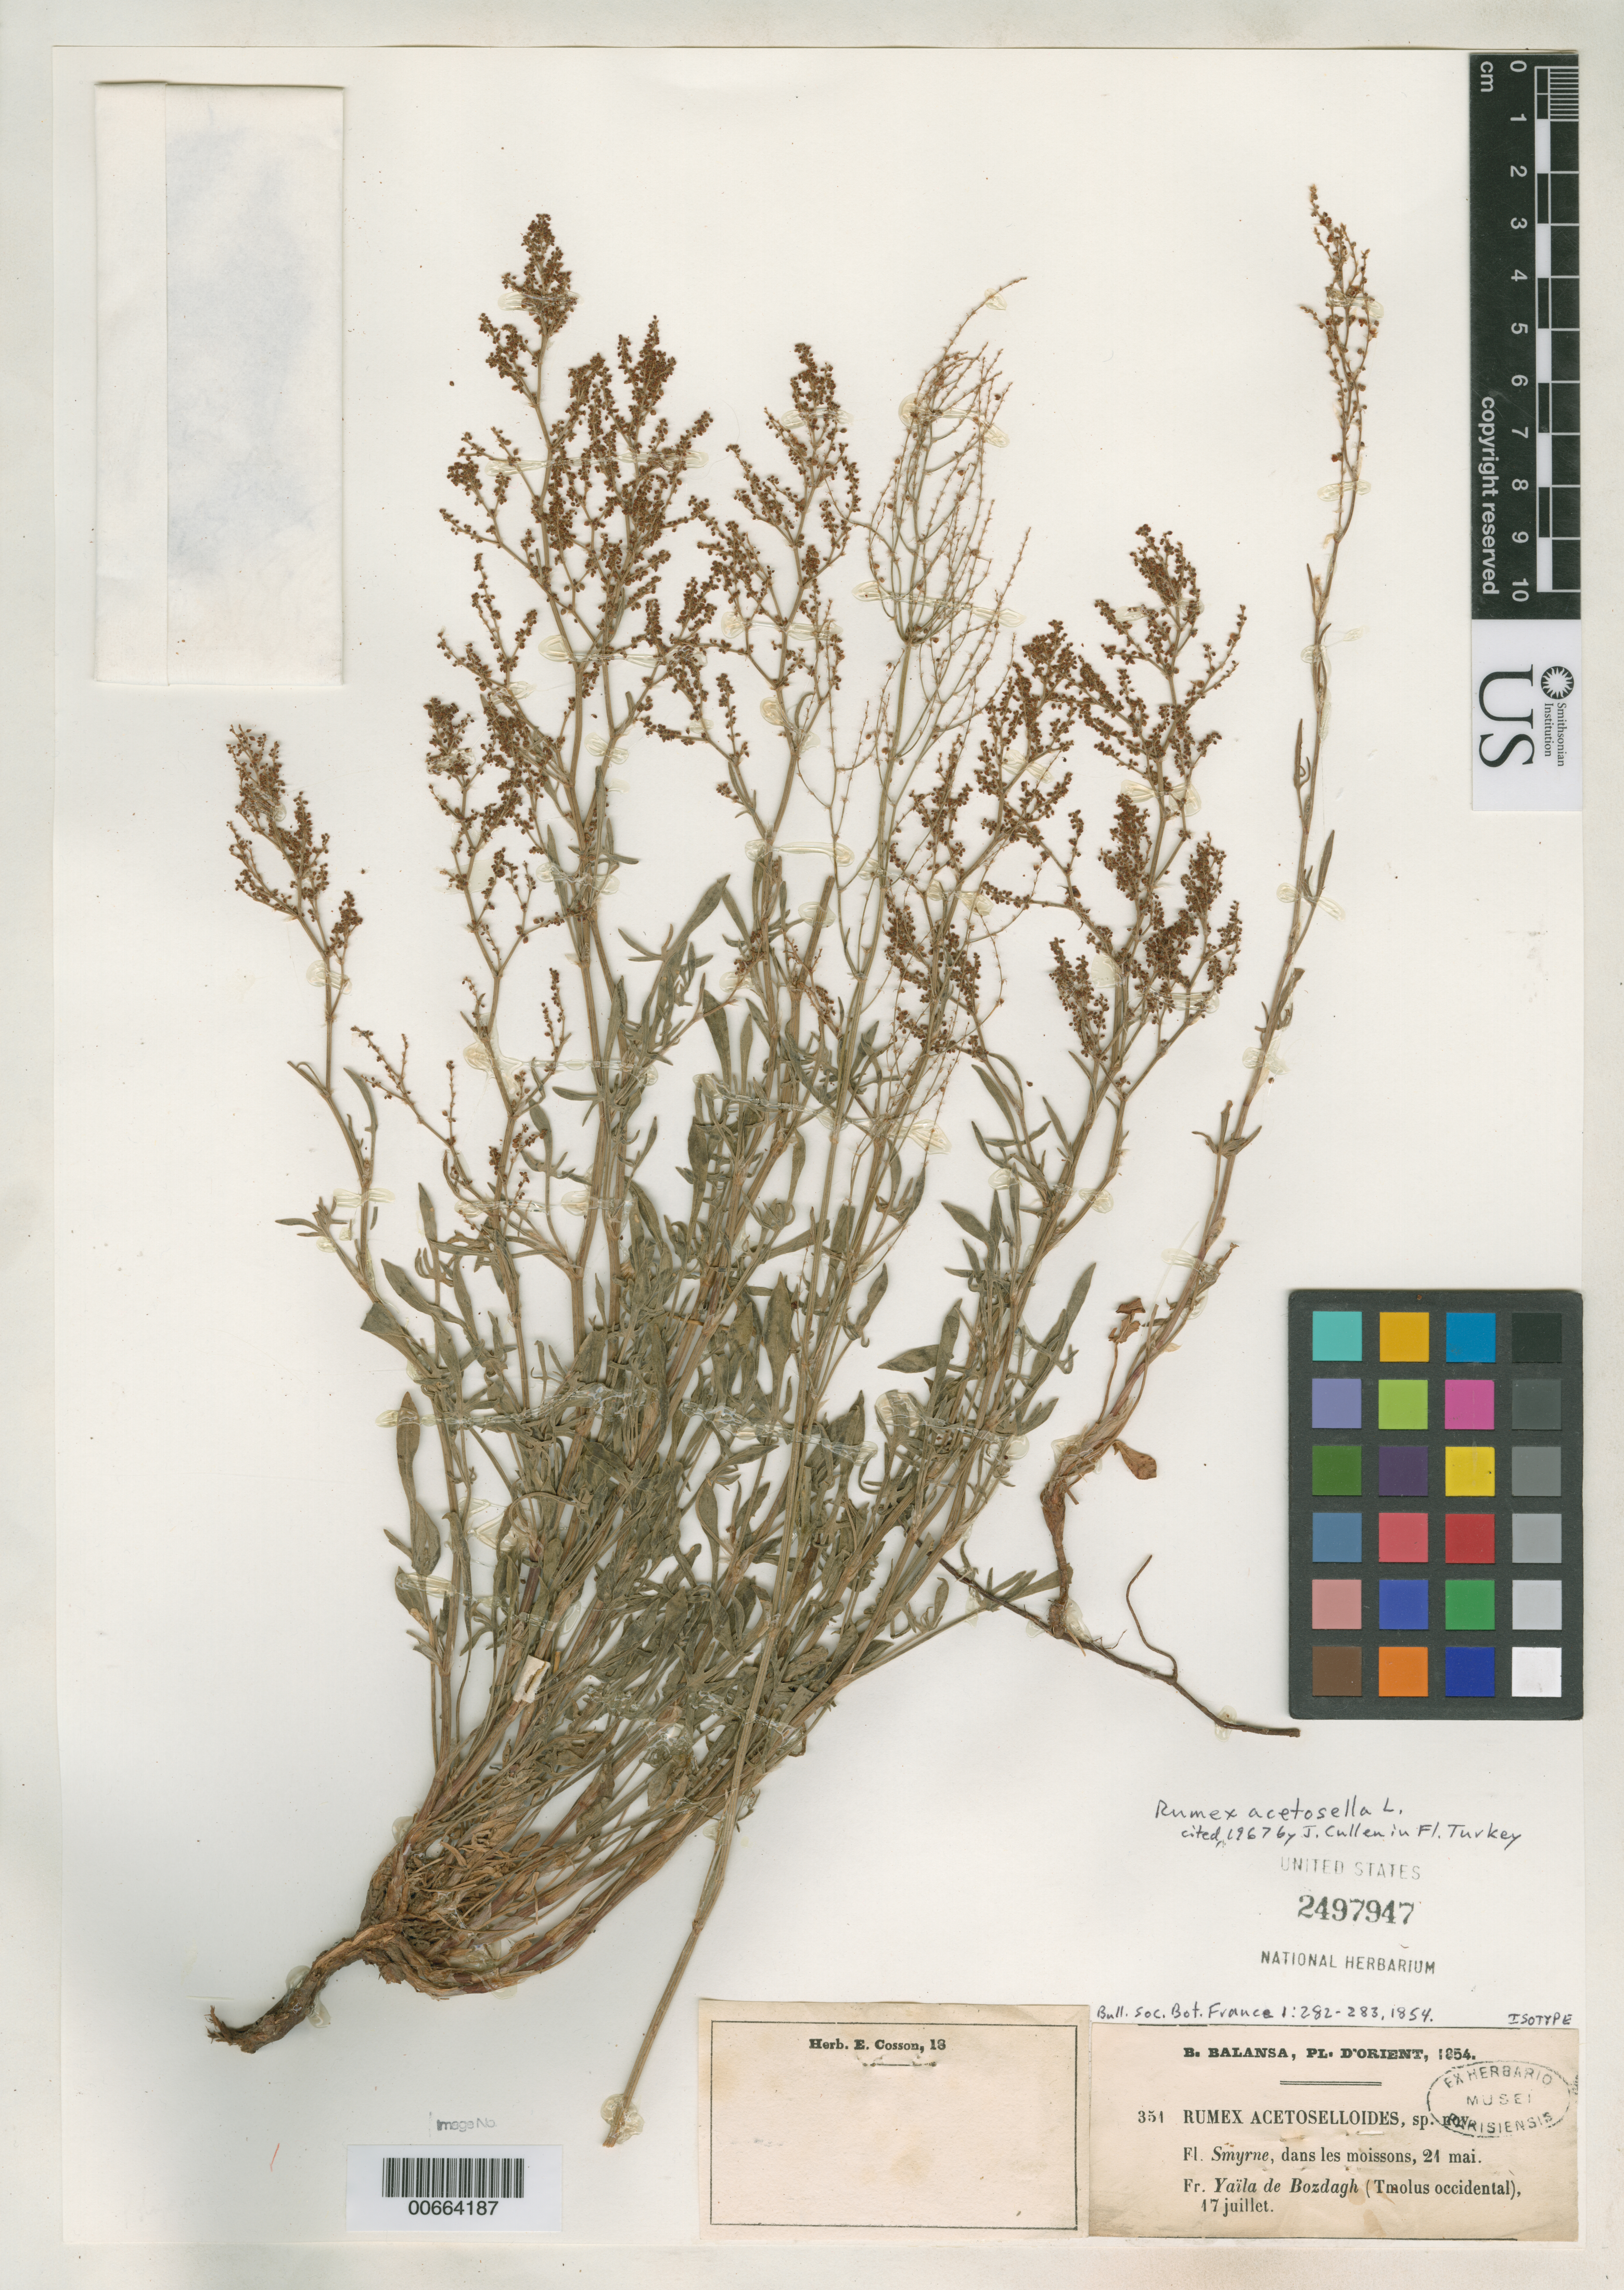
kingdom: Plantae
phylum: Tracheophyta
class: Magnoliopsida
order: Caryophyllales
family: Polygonaceae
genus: Rumex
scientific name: Rumex acetoselloides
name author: Balansa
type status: Isotype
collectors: B. Balansa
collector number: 351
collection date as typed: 21 May 1854 and 17 Jul 1854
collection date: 1854-05-21,1854-07-17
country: Turkey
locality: Smyrne, dans les moissons; Yaïla de Bozdagh (Tmolus occidental).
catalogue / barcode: US 2497947